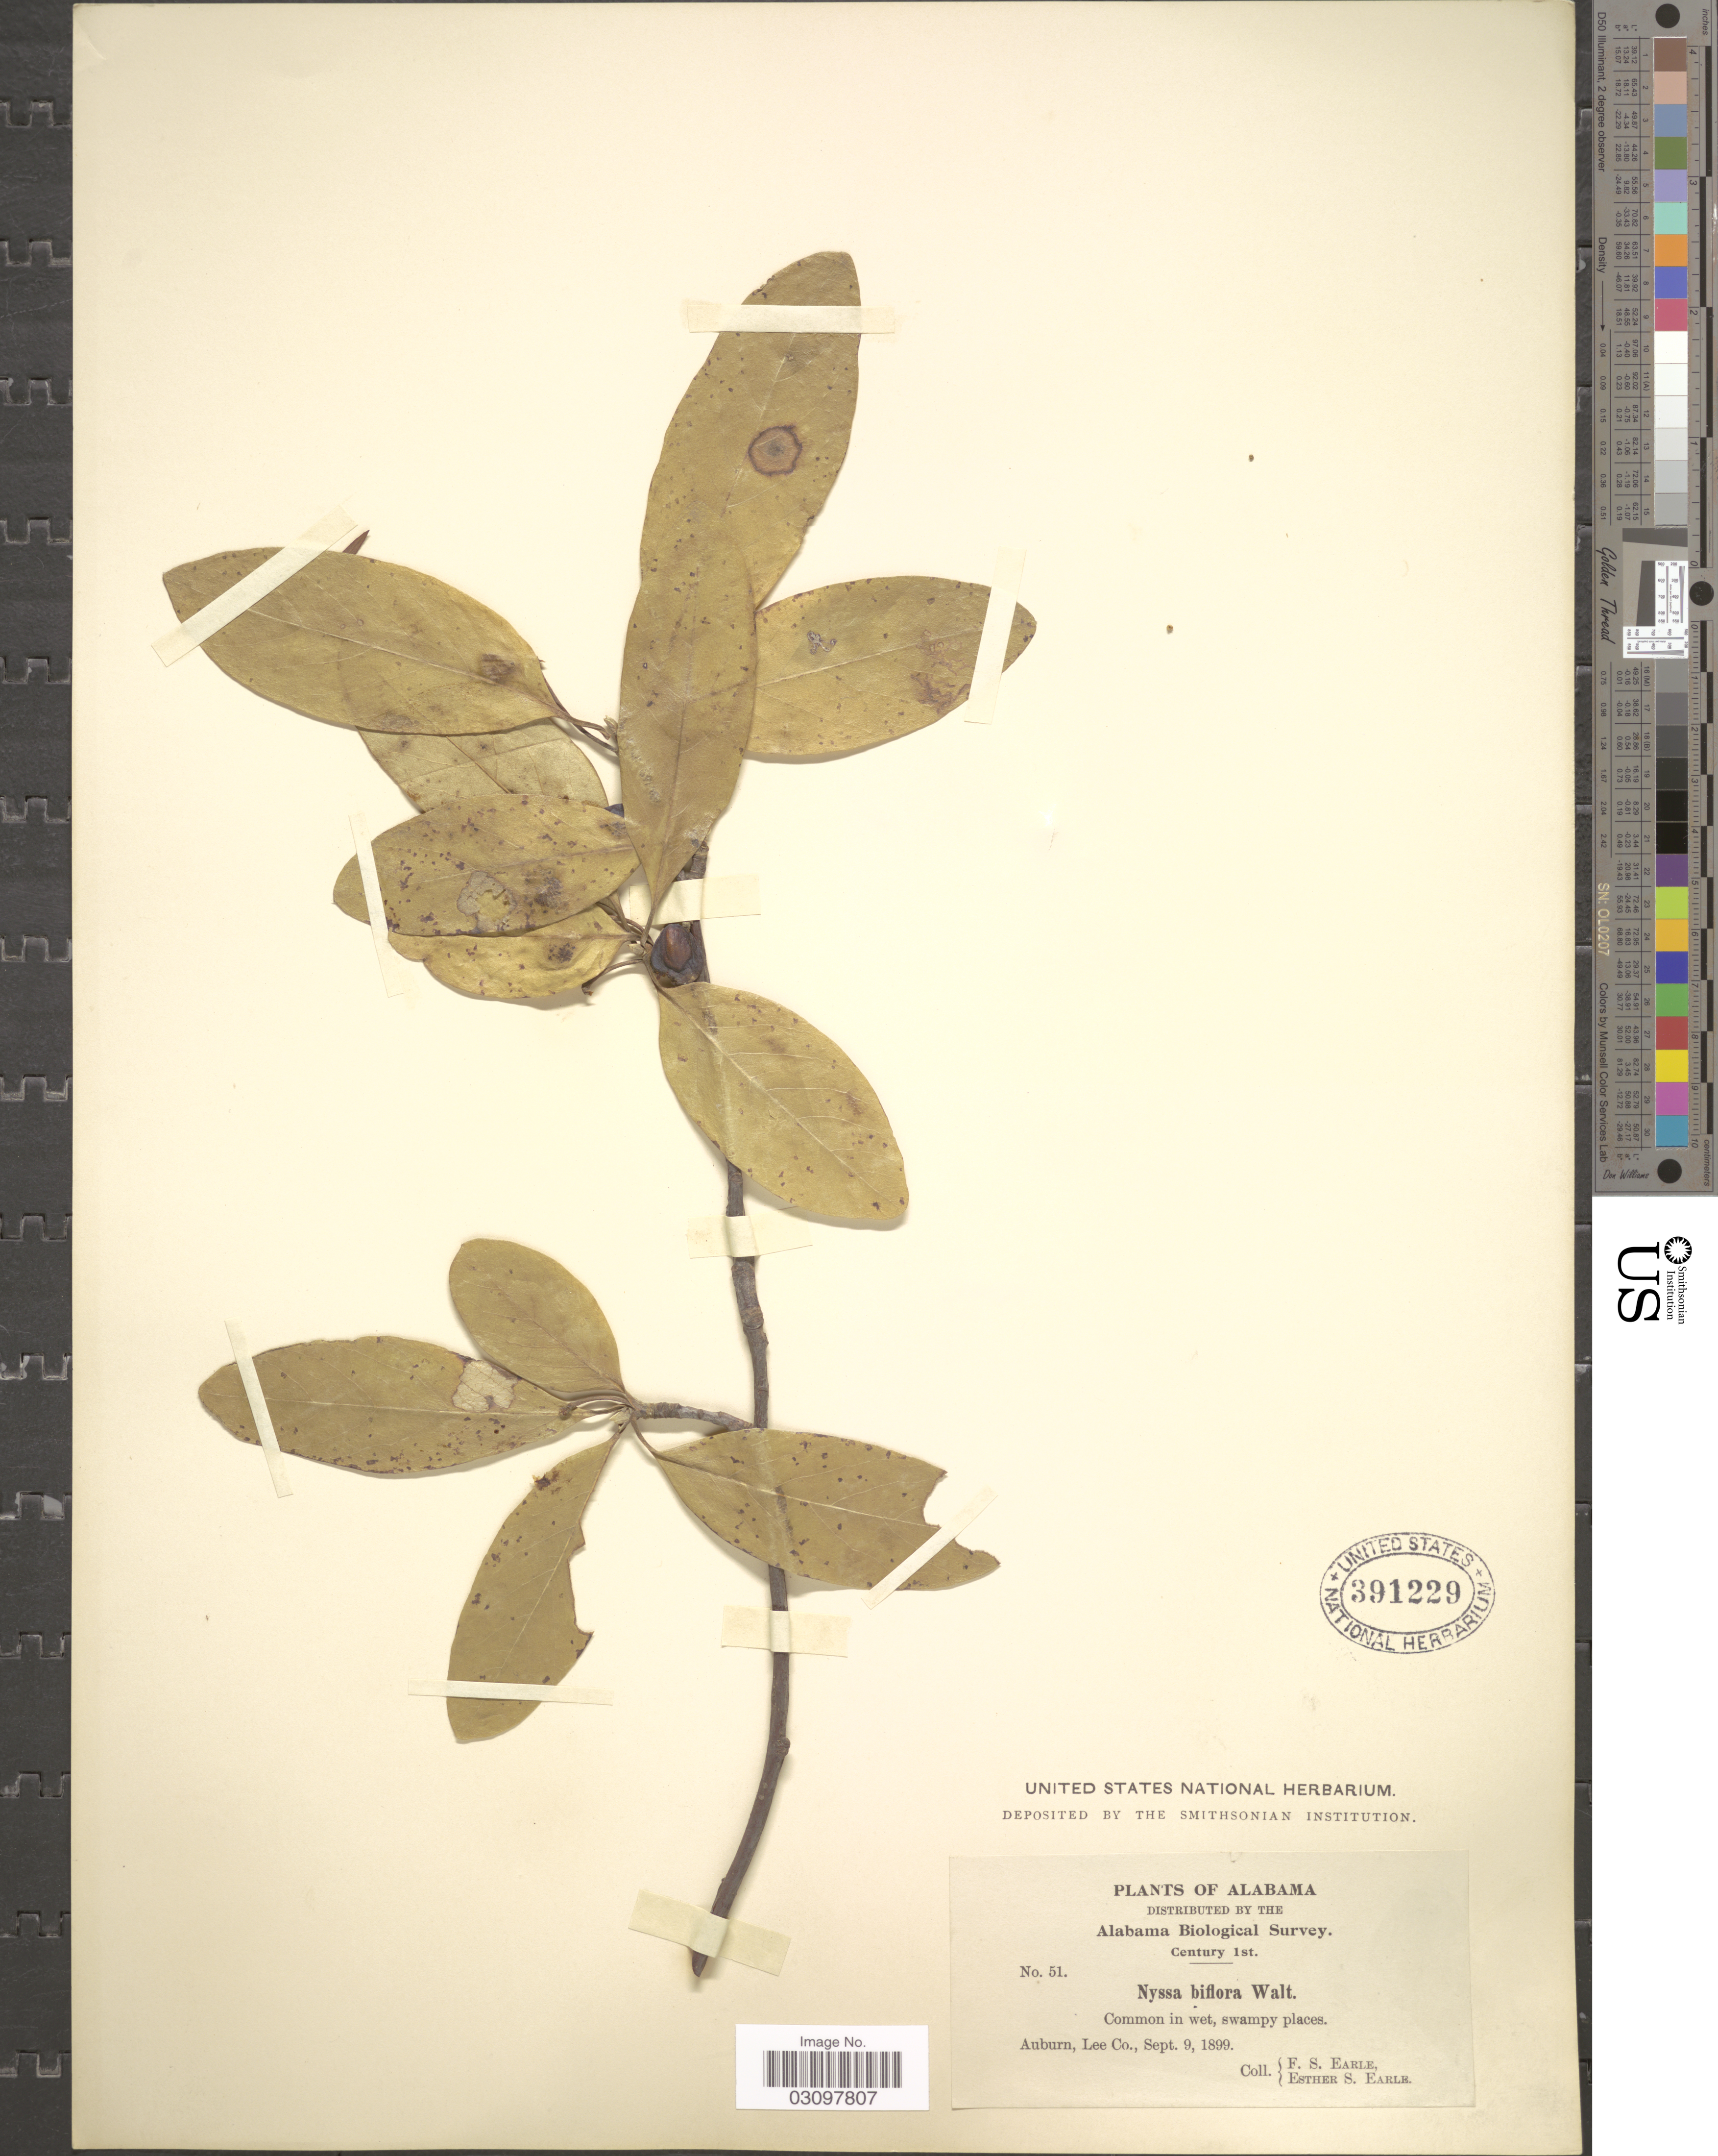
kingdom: Plantae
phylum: Tracheophyta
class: Magnoliopsida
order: Cornales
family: Nyssaceae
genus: Nyssa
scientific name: Nyssa biflora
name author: Walter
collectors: F. S. Earle & E. S. Earle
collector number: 51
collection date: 1899-09-09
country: United States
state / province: Alabama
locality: Auburn, Lee Co.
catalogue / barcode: US 391229